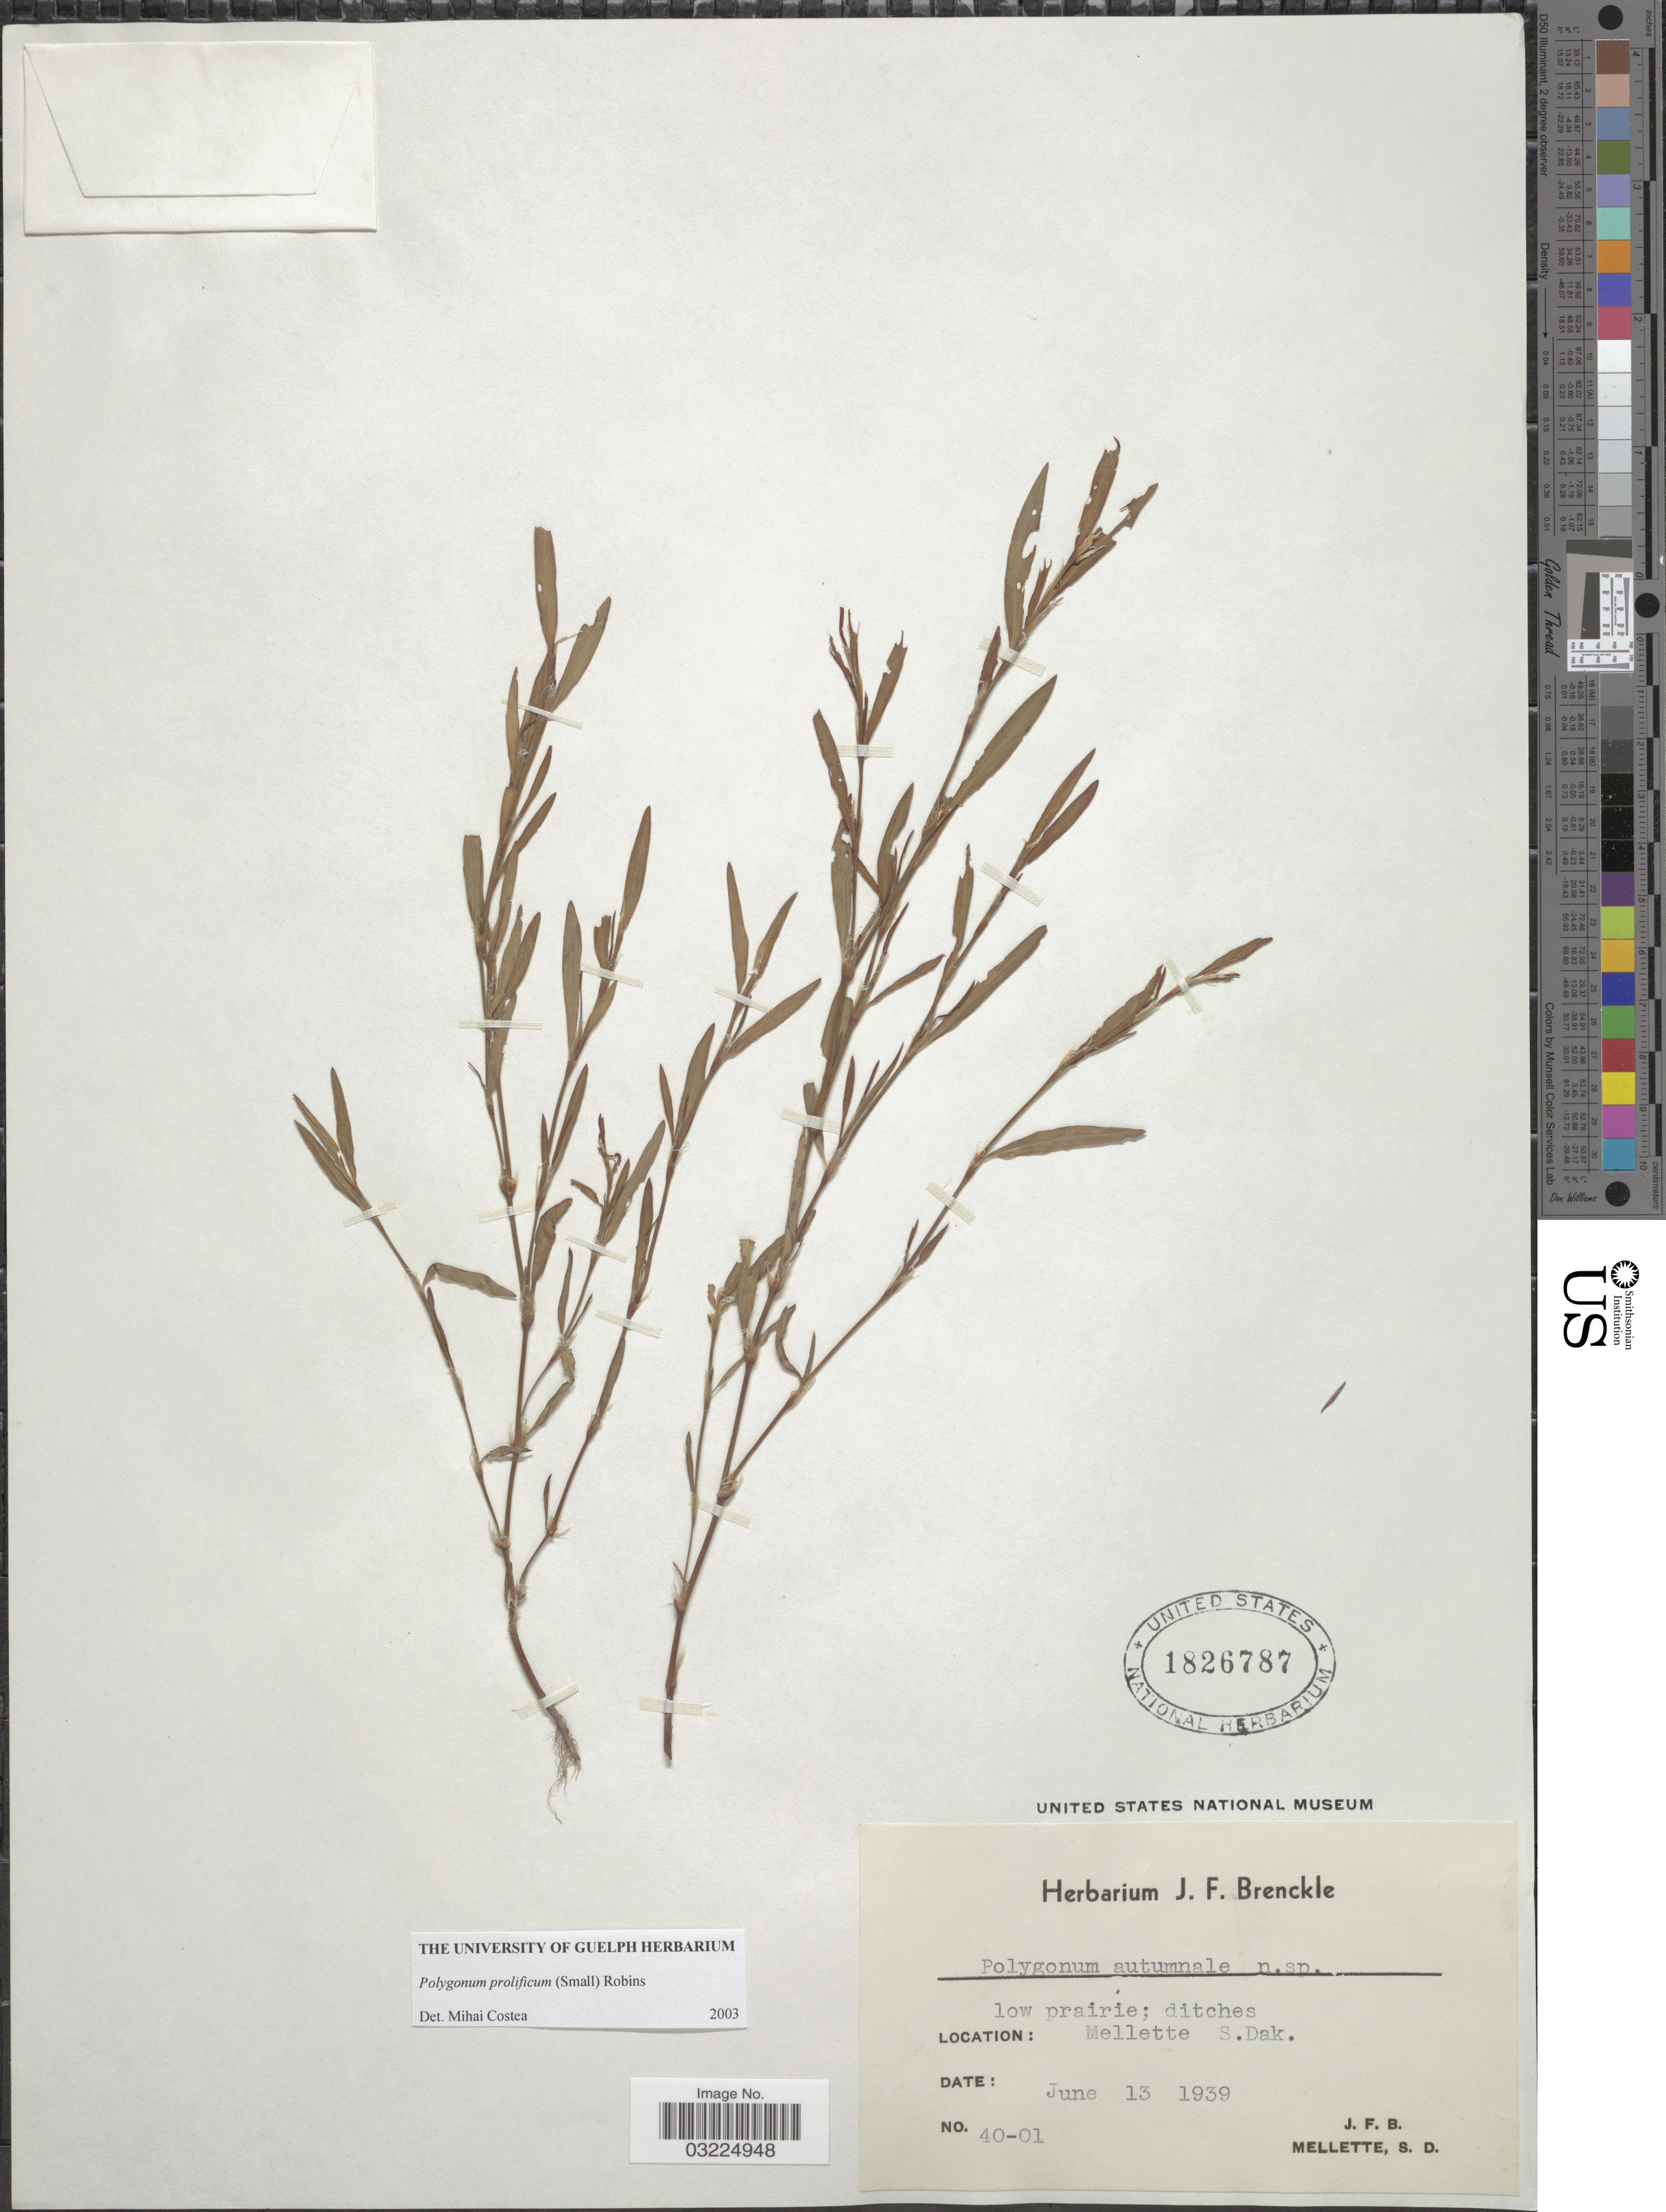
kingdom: Plantae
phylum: Tracheophyta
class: Magnoliopsida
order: Caryophyllales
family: Polygonaceae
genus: Polygonum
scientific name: Polygonum prolificum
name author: (Small) B.L. Rob.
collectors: J. Brenckle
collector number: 40-01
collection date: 1939-06-13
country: United States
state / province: South Dakota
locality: Mellette.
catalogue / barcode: US 1826787